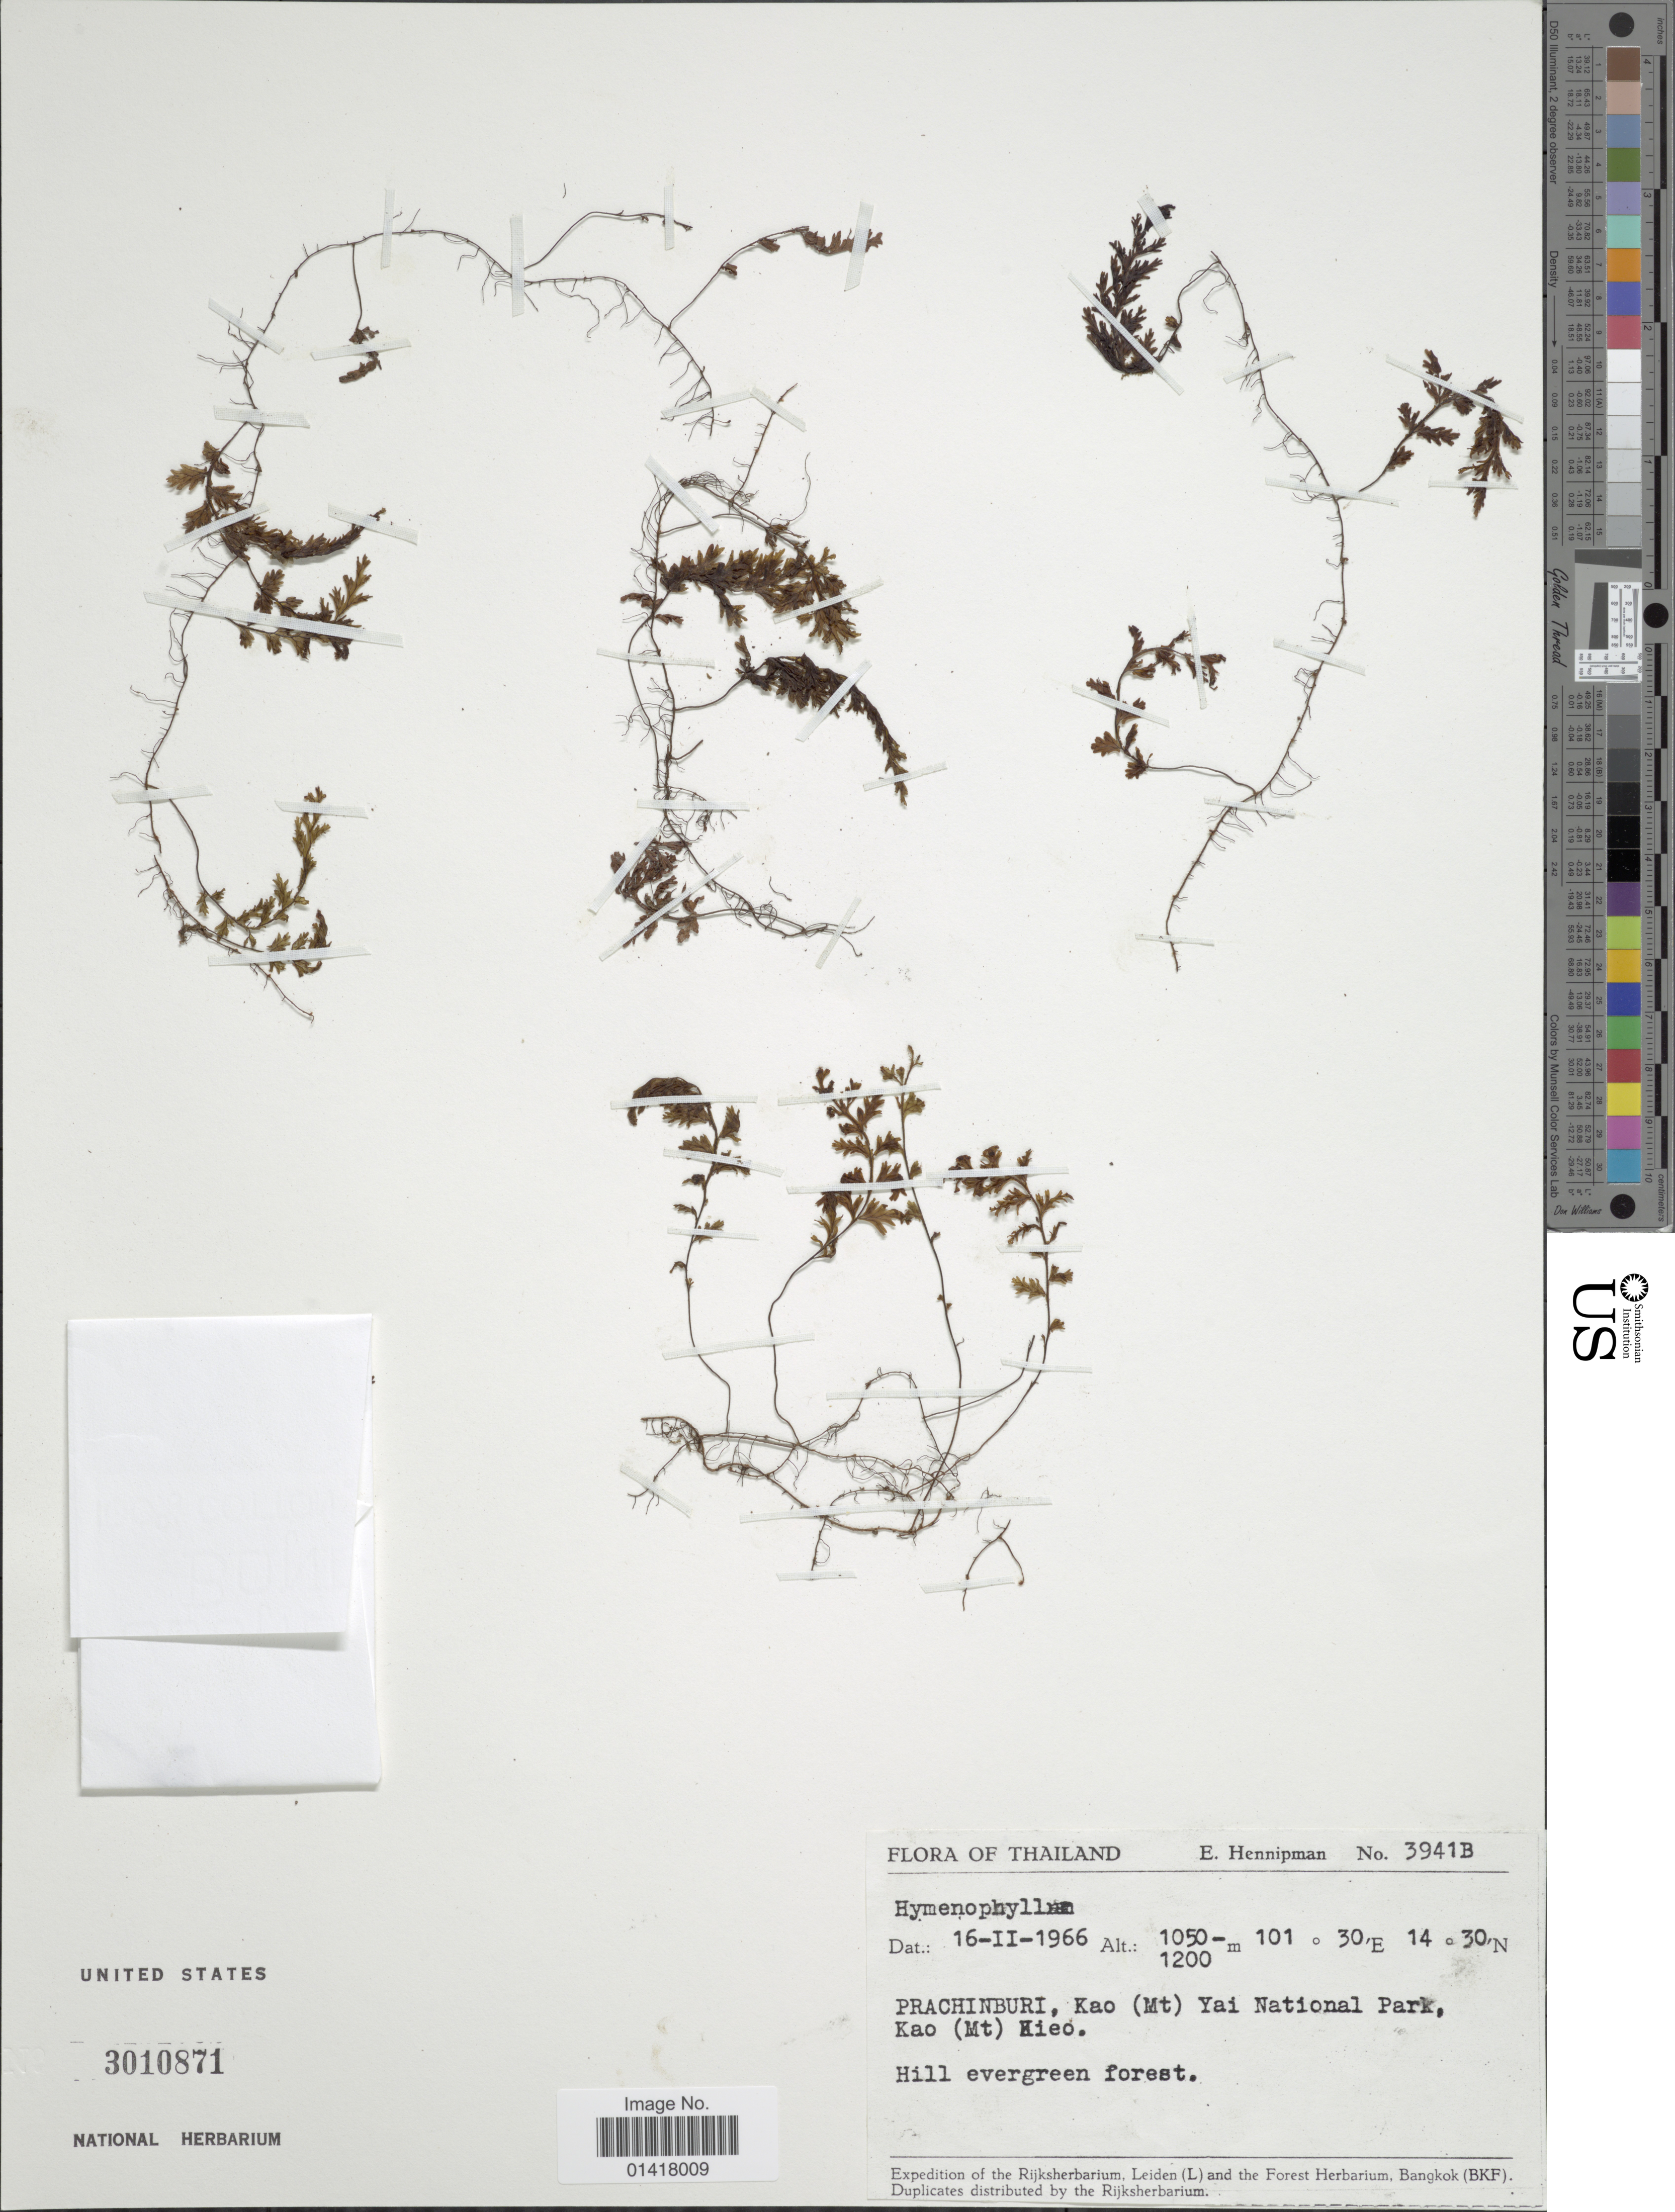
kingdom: Plantae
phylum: Tracheophyta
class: Polypodiopsida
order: Hymenophyllales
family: Hymenophyllaceae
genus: Hymenophyllum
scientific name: Hymenophyllum sp.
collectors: E. Hennipman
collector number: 3941B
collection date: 1966-02-16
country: Thailand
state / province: Prachin Buri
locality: Kao (Mt) Yai National Park, Kao (Mt) Kieo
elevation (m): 1050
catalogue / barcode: US 3010871